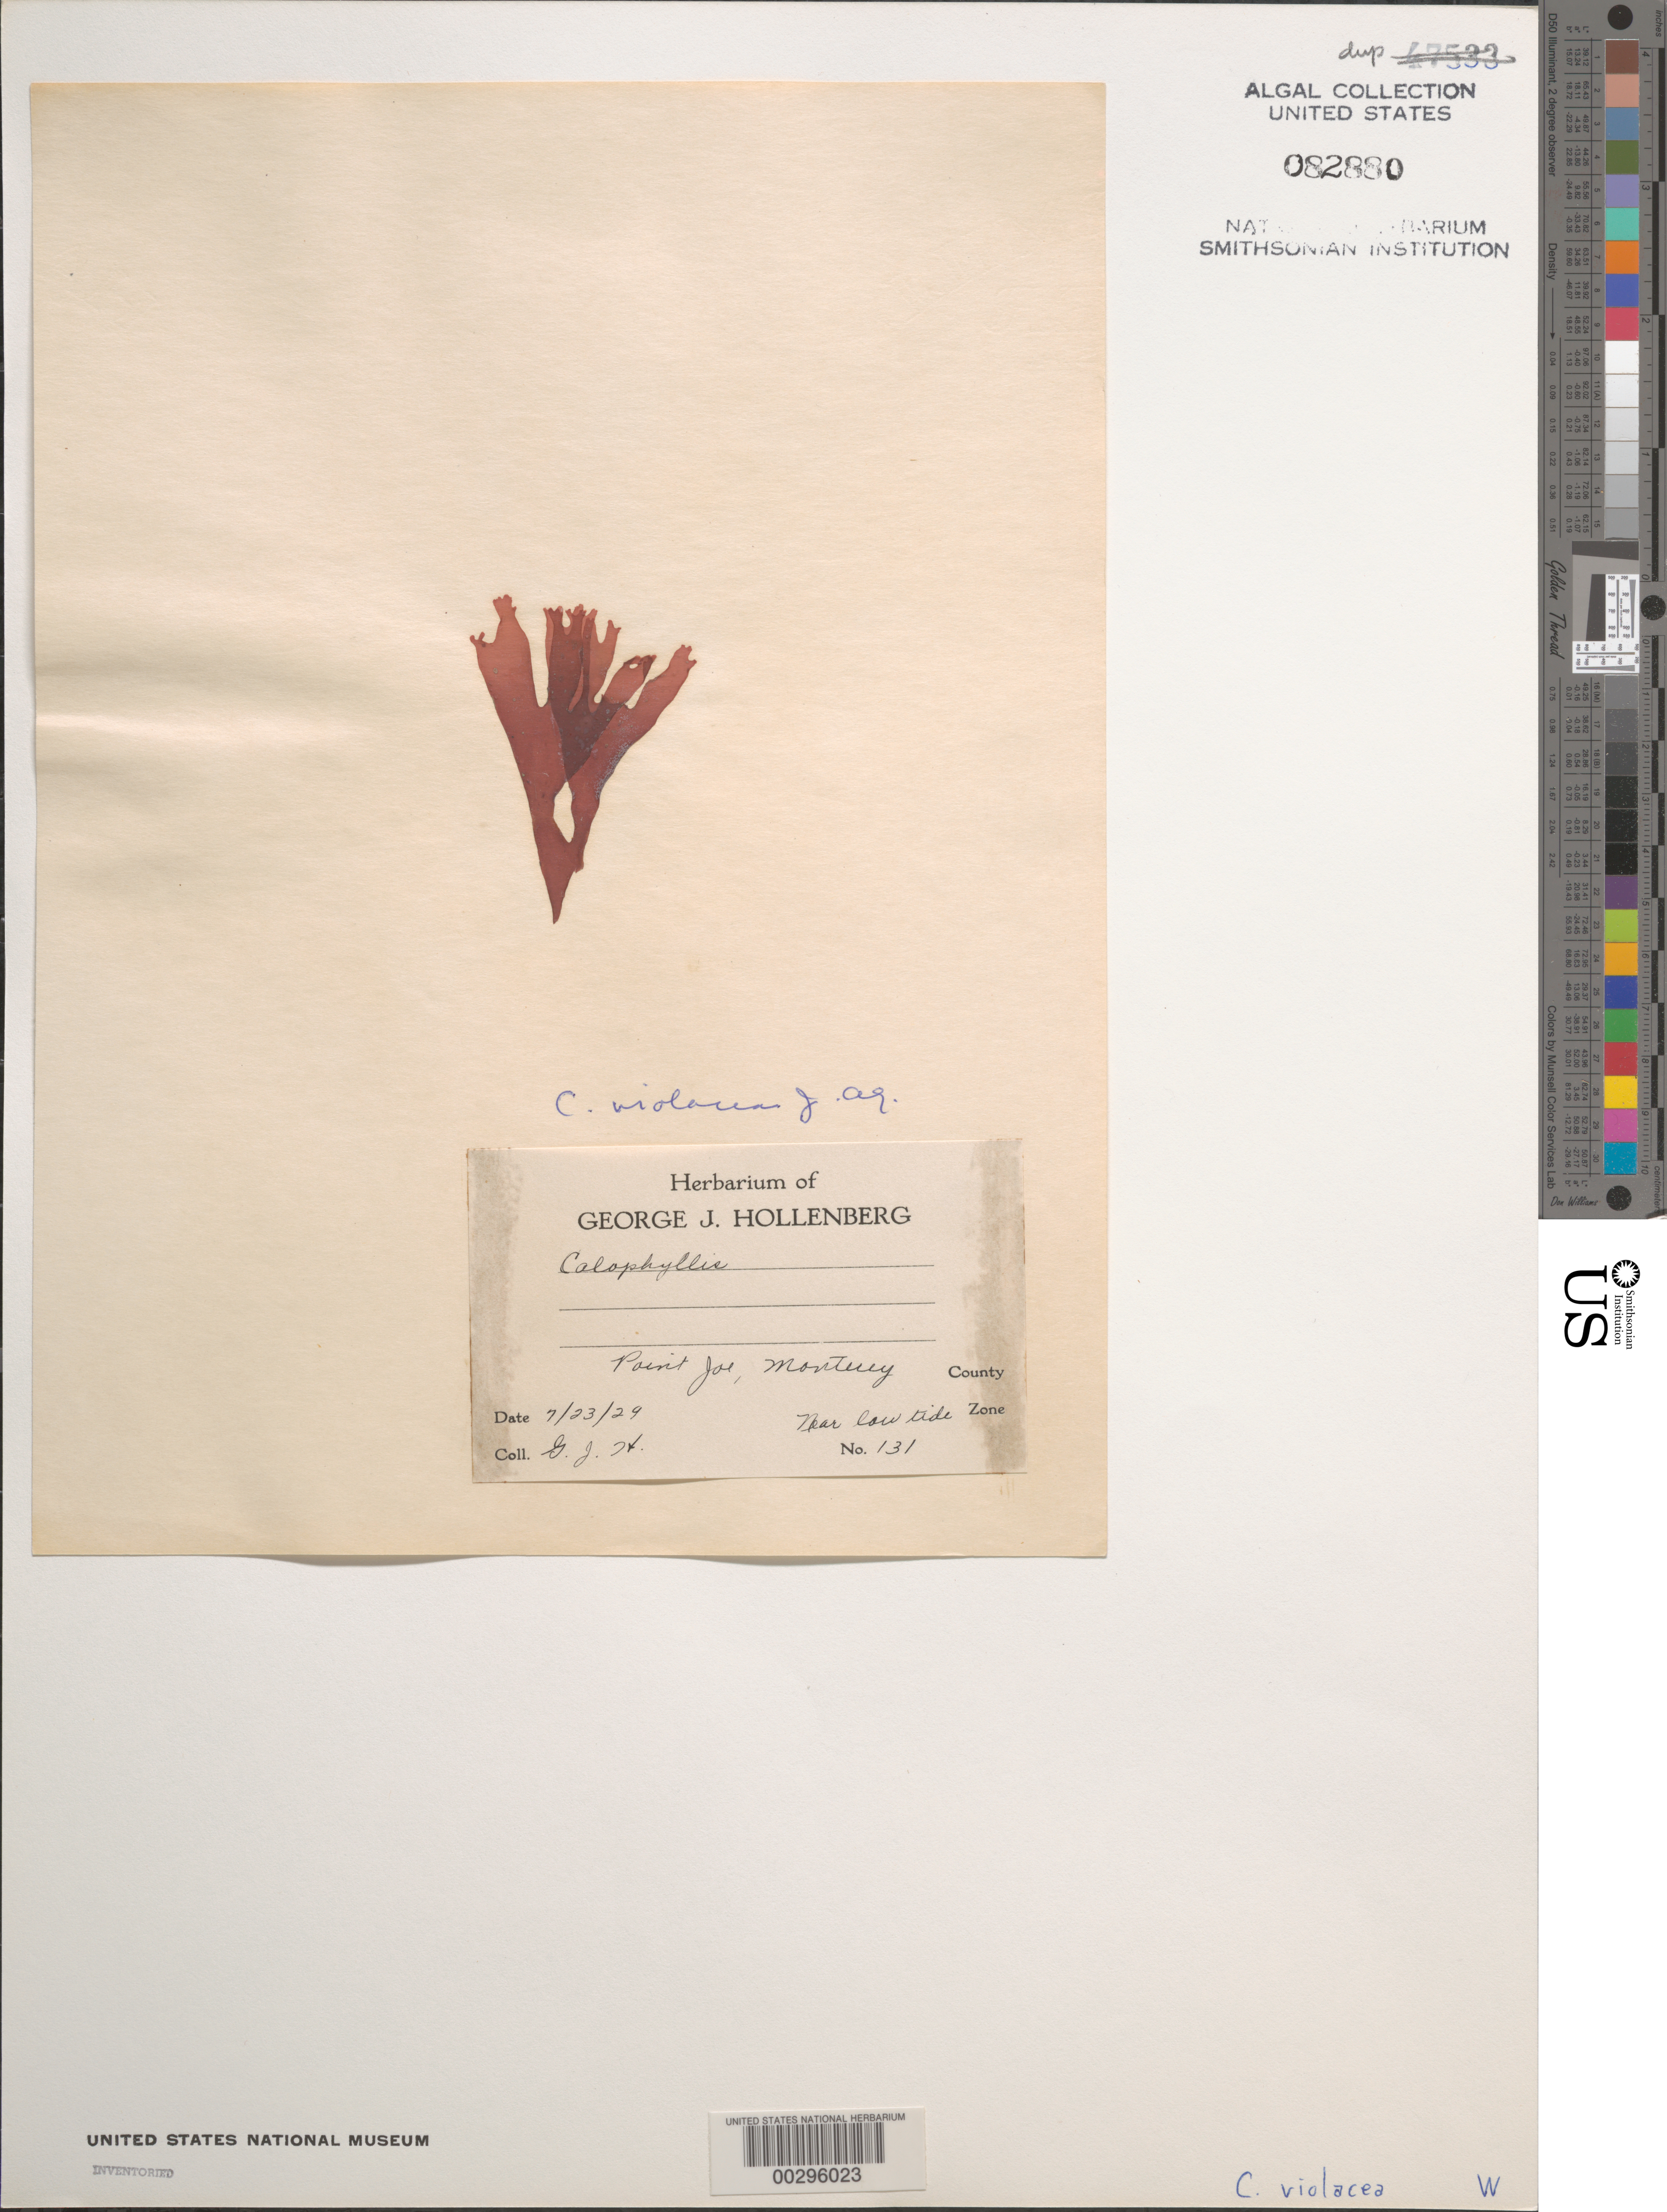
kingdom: Plantae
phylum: Rhodophyta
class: Florideophyceae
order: Gigartinales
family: Kallymeniaceae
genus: Callophyllis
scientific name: Callophyllis violacea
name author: J. Agardh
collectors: G. Hollenberg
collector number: GJH 131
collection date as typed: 23 Jul 1929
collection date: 1929-07-23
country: United States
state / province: California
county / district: Monterey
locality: Point Joe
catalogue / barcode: US 82880